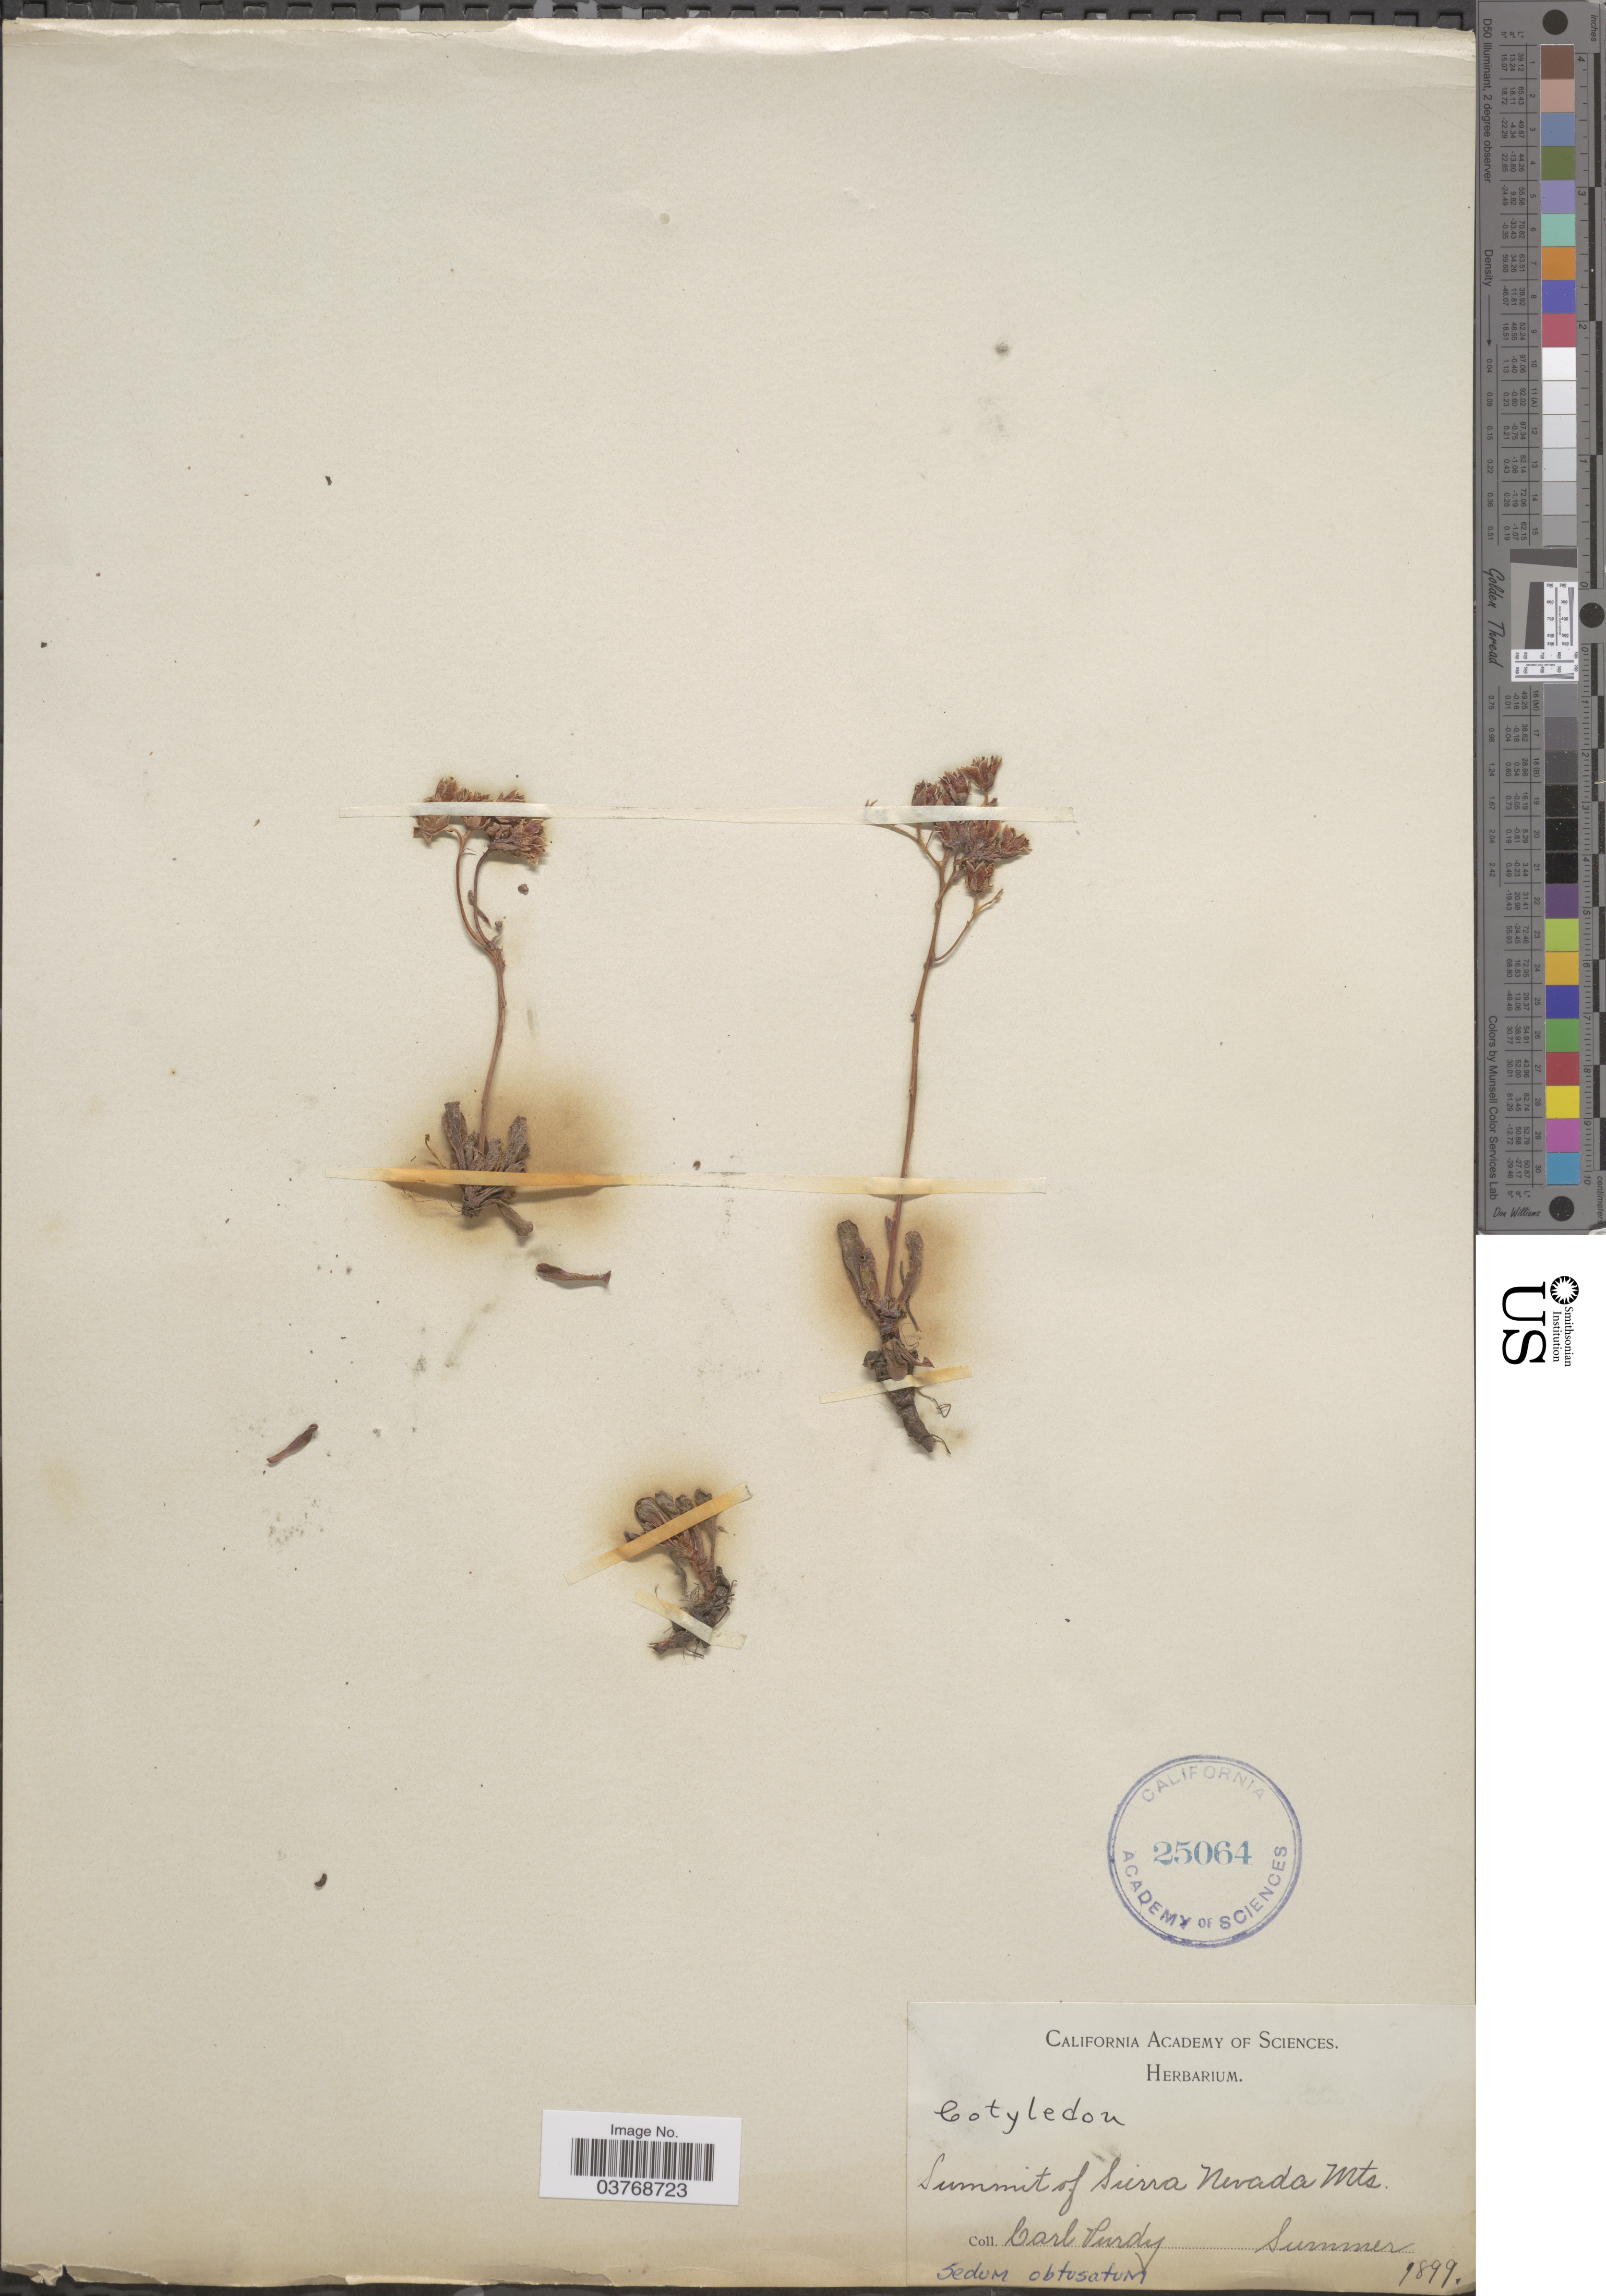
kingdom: Plantae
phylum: Tracheophyta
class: Magnoliopsida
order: Saxifragales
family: Crassulaceae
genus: Sedum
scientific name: Sedum obtusatum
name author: A. Gray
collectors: C. E. Purdy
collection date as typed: Summer 1899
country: United States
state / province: California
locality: Summit of Sierra Nevada Mts.